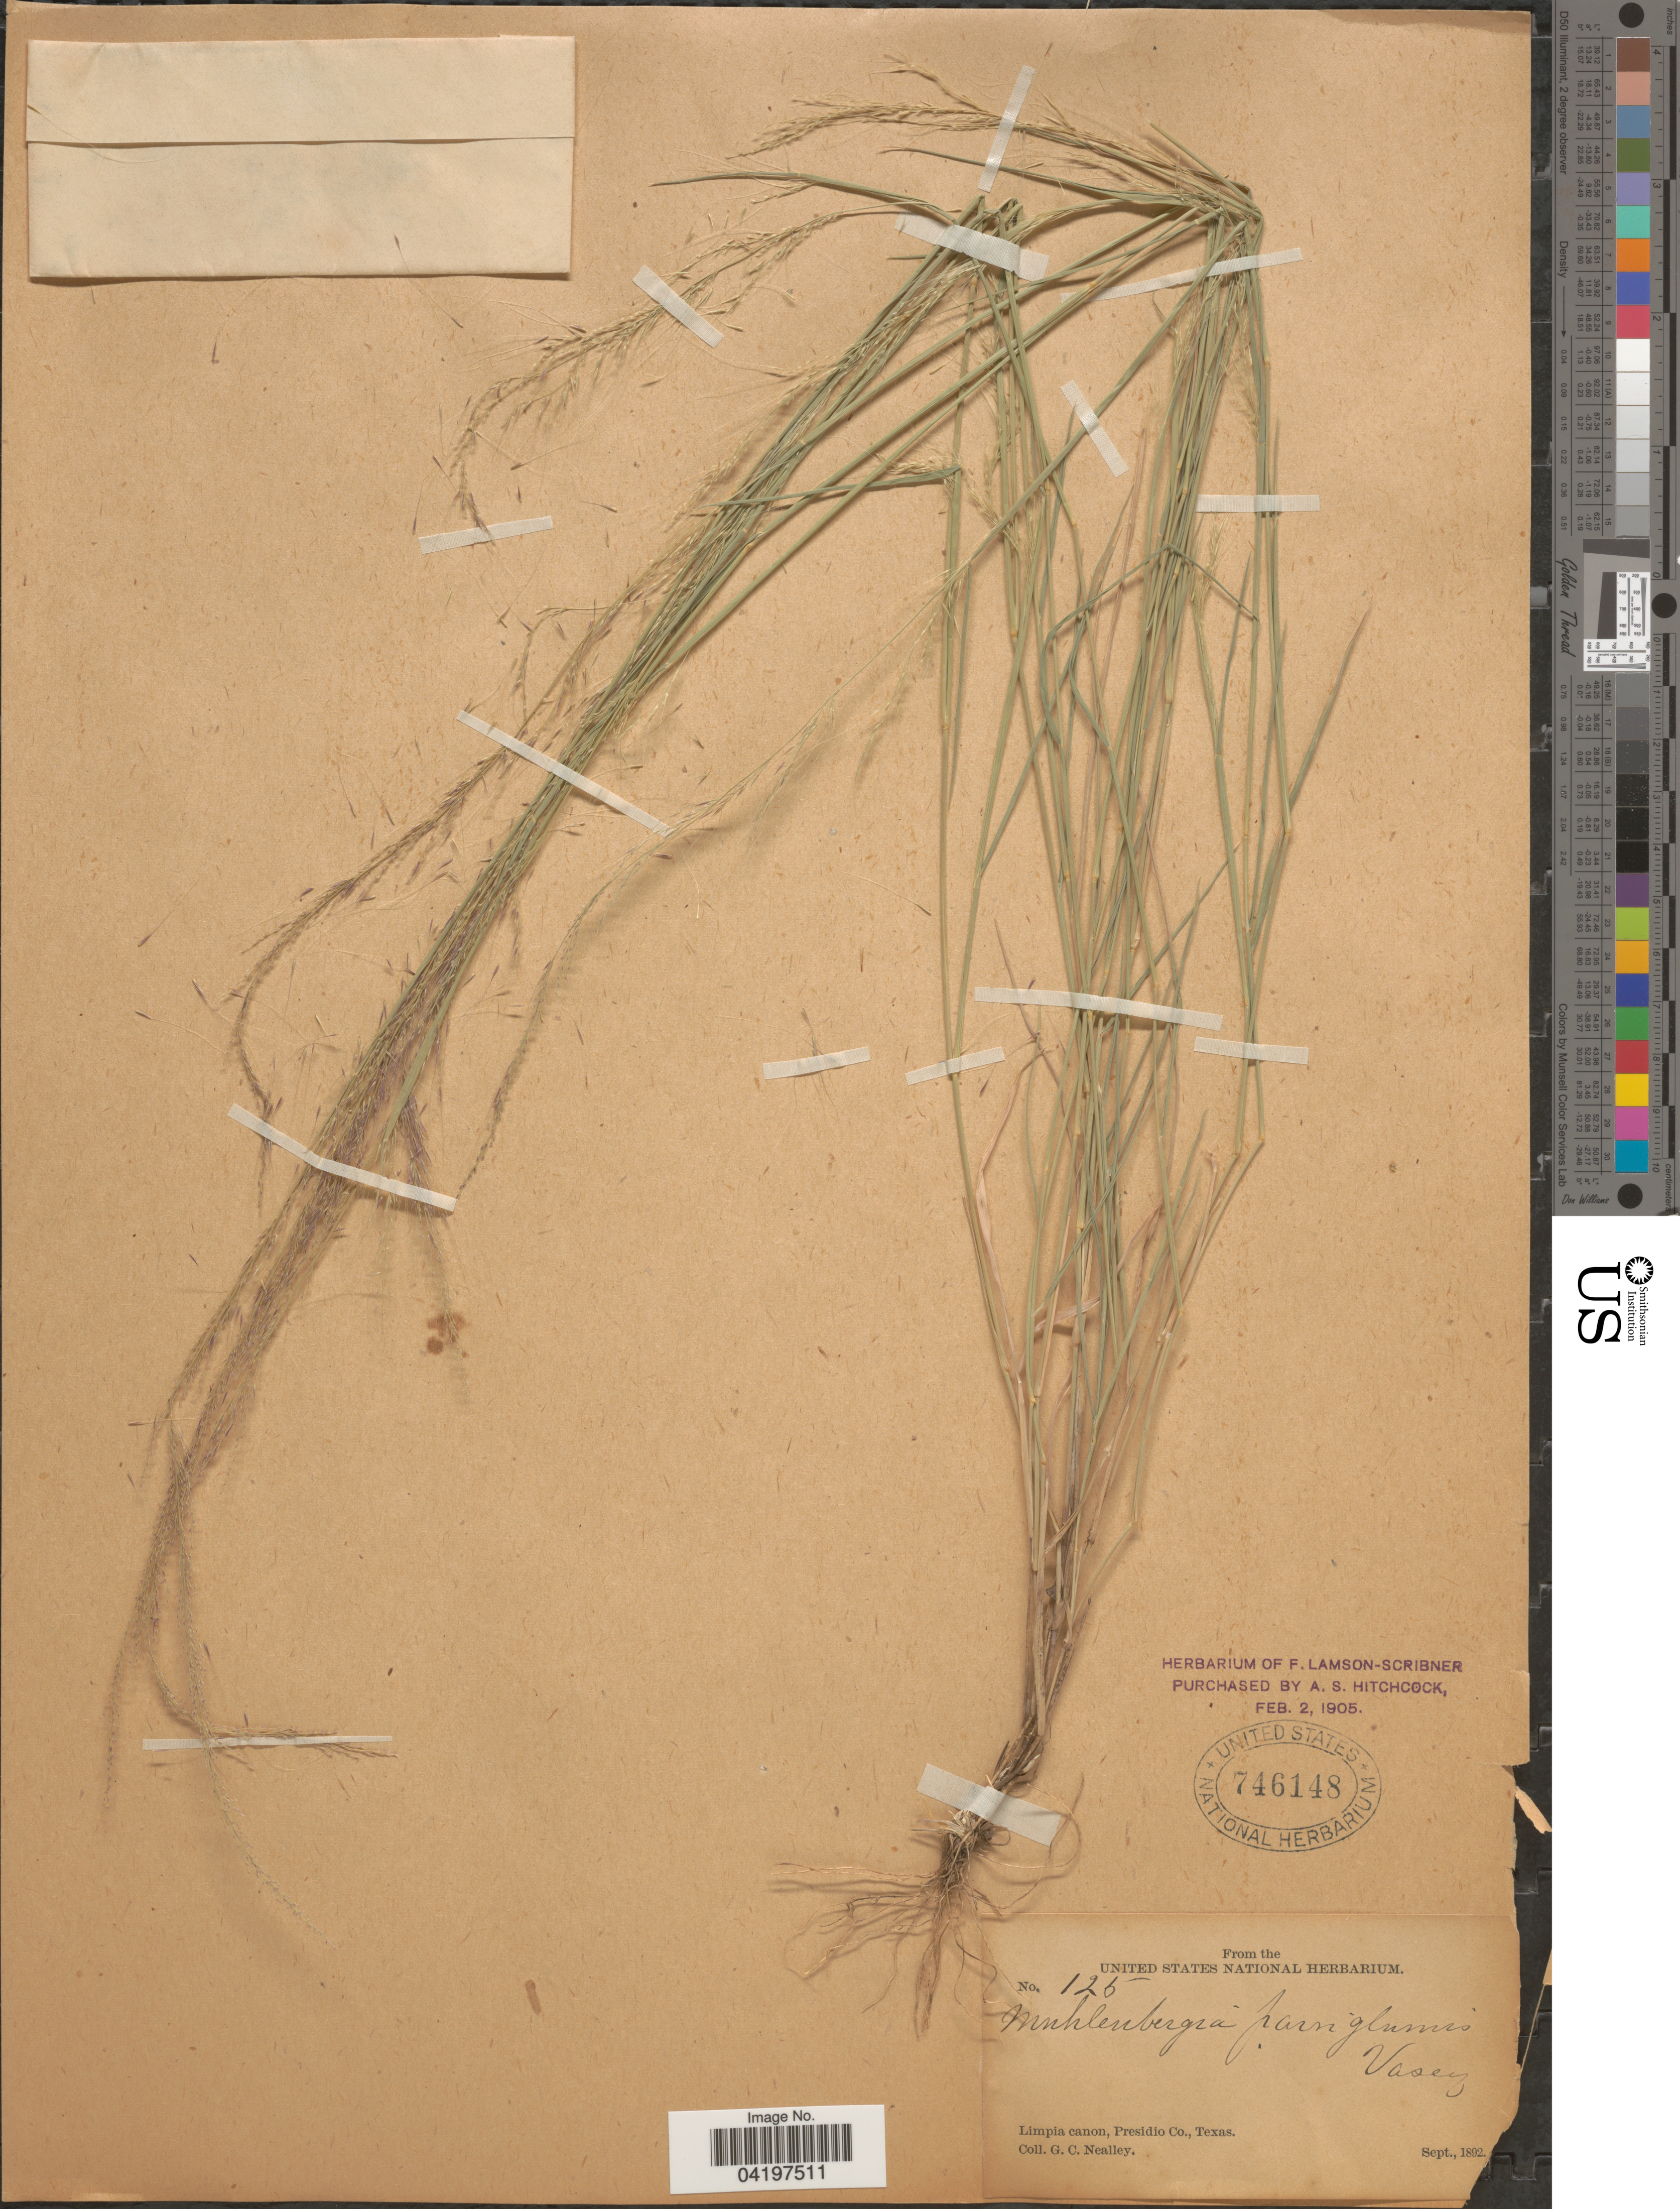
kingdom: Plantae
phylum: Tracheophyta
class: Liliopsida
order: Poales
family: Poaceae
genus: Muhlenbergia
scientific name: Muhlenbergia spiciformis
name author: Trin.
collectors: G. C. Nealley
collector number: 125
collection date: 1892-09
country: United States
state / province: Texas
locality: Limpia canon, Presidio Co.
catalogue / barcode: US 746148